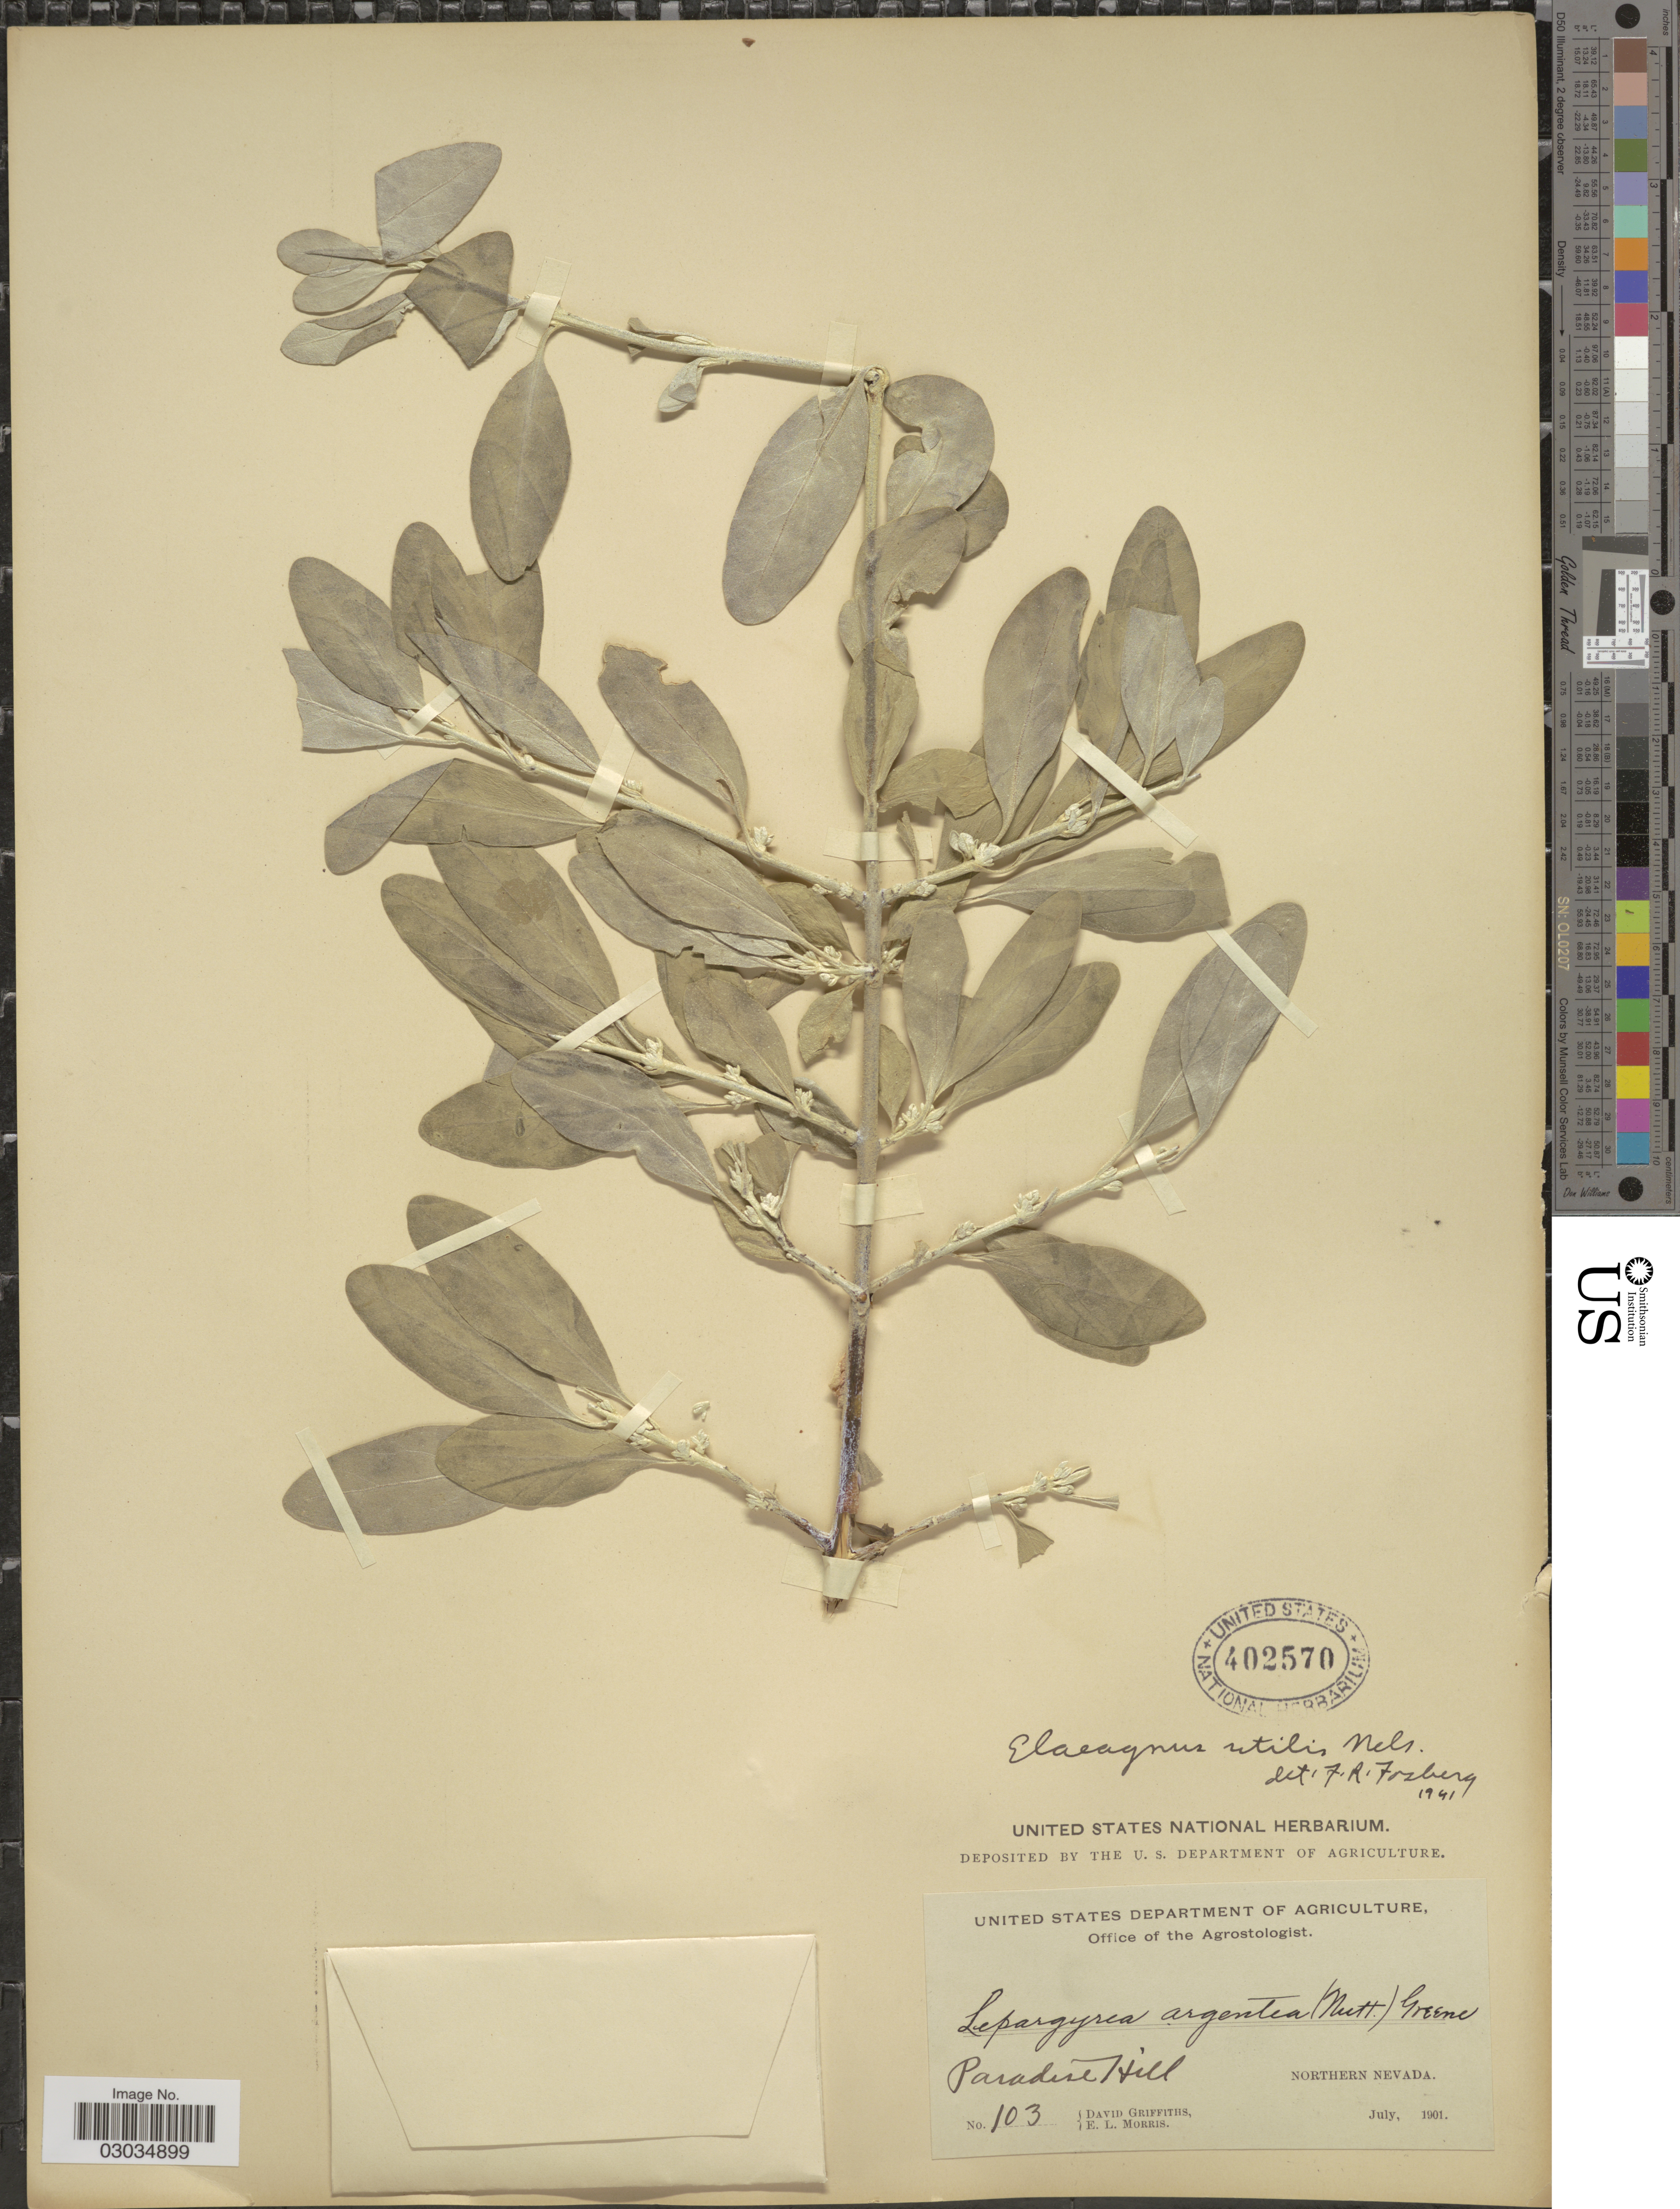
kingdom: Plantae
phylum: Tracheophyta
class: Magnoliopsida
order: Rosales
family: Elaeagnaceae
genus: Shepherdia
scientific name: Shepherdia argentea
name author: (Pursh) Nutt.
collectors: D. Griffiths & E. Morris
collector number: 103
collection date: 1901-07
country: United States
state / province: Nevada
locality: Paradise Hill, Northern Nevada.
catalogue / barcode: US 402570